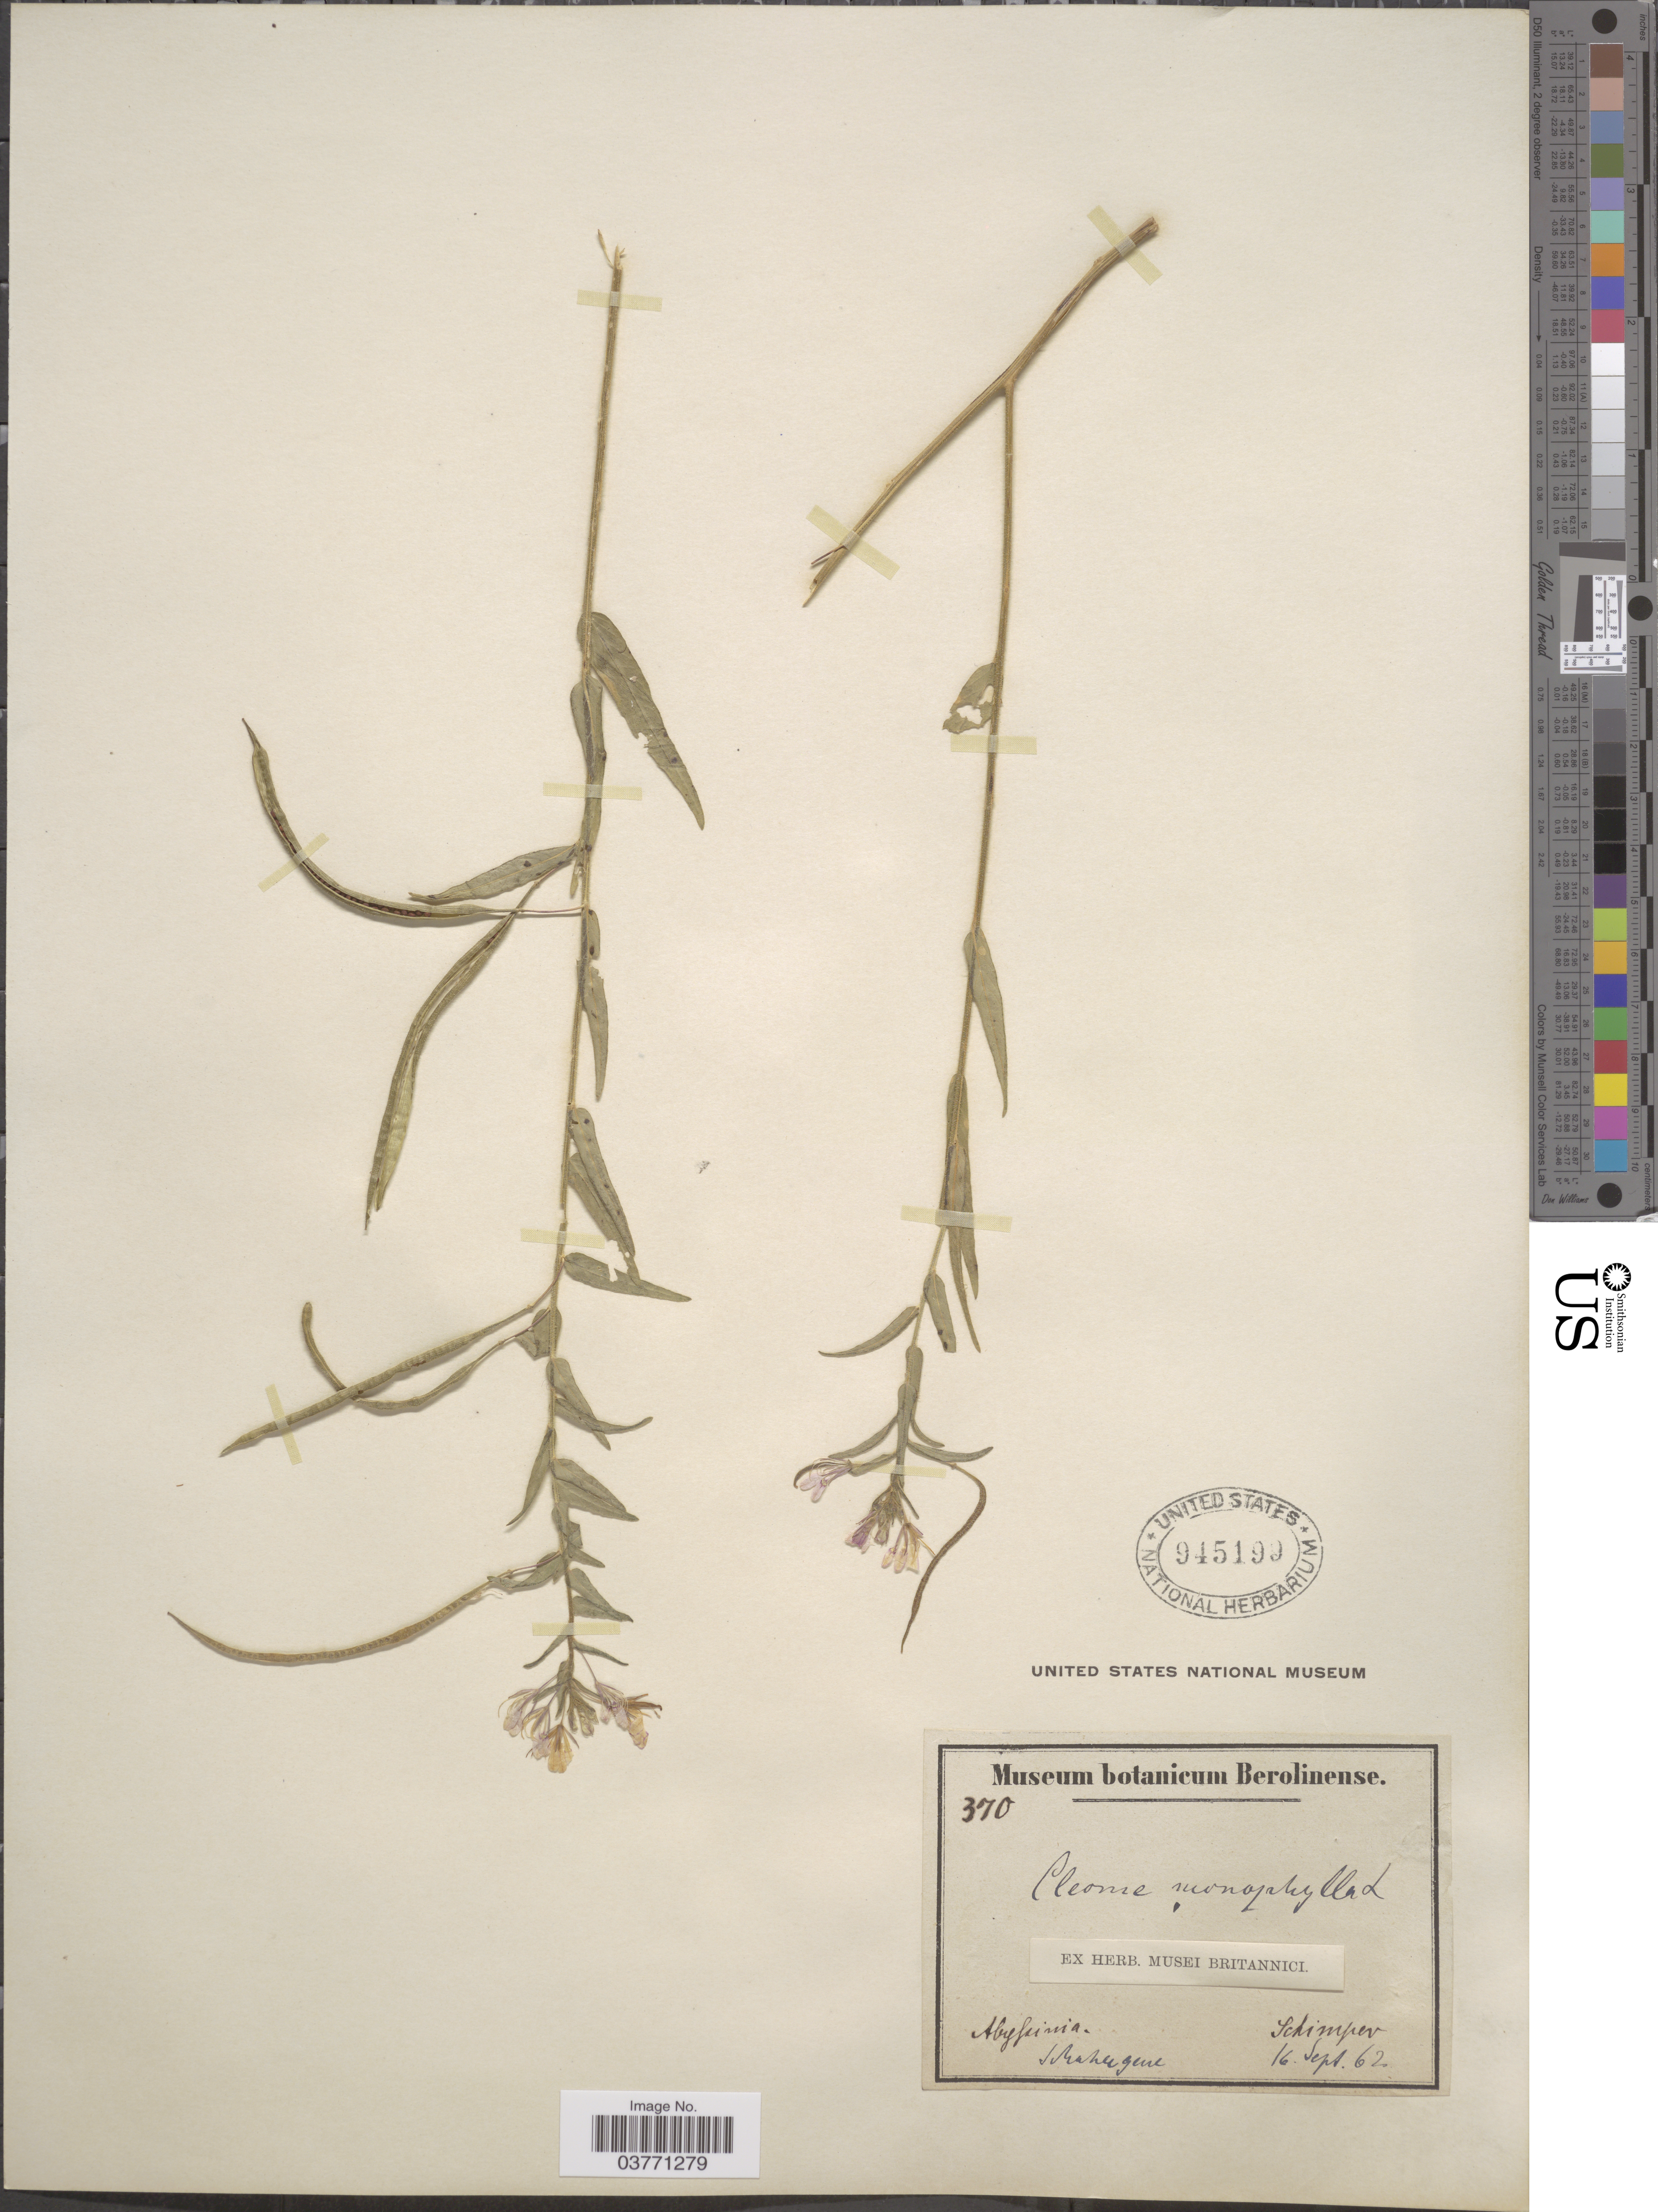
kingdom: Plantae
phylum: Tracheophyta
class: Magnoliopsida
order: Brassicales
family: Cleomaceae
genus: Sieruela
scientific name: Sieruela monophylla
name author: (L.) Roalson & J.C. Hall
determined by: Strong, M. T., (US), Smithsonian Institution - National Museum of Natural History (UNITED STATES)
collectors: -. Schimper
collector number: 370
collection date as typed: Transcribed d/m/y: 16/9/62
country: Ethiopia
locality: Abyssinia. Schahagene [interpreted].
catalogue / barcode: US 945199